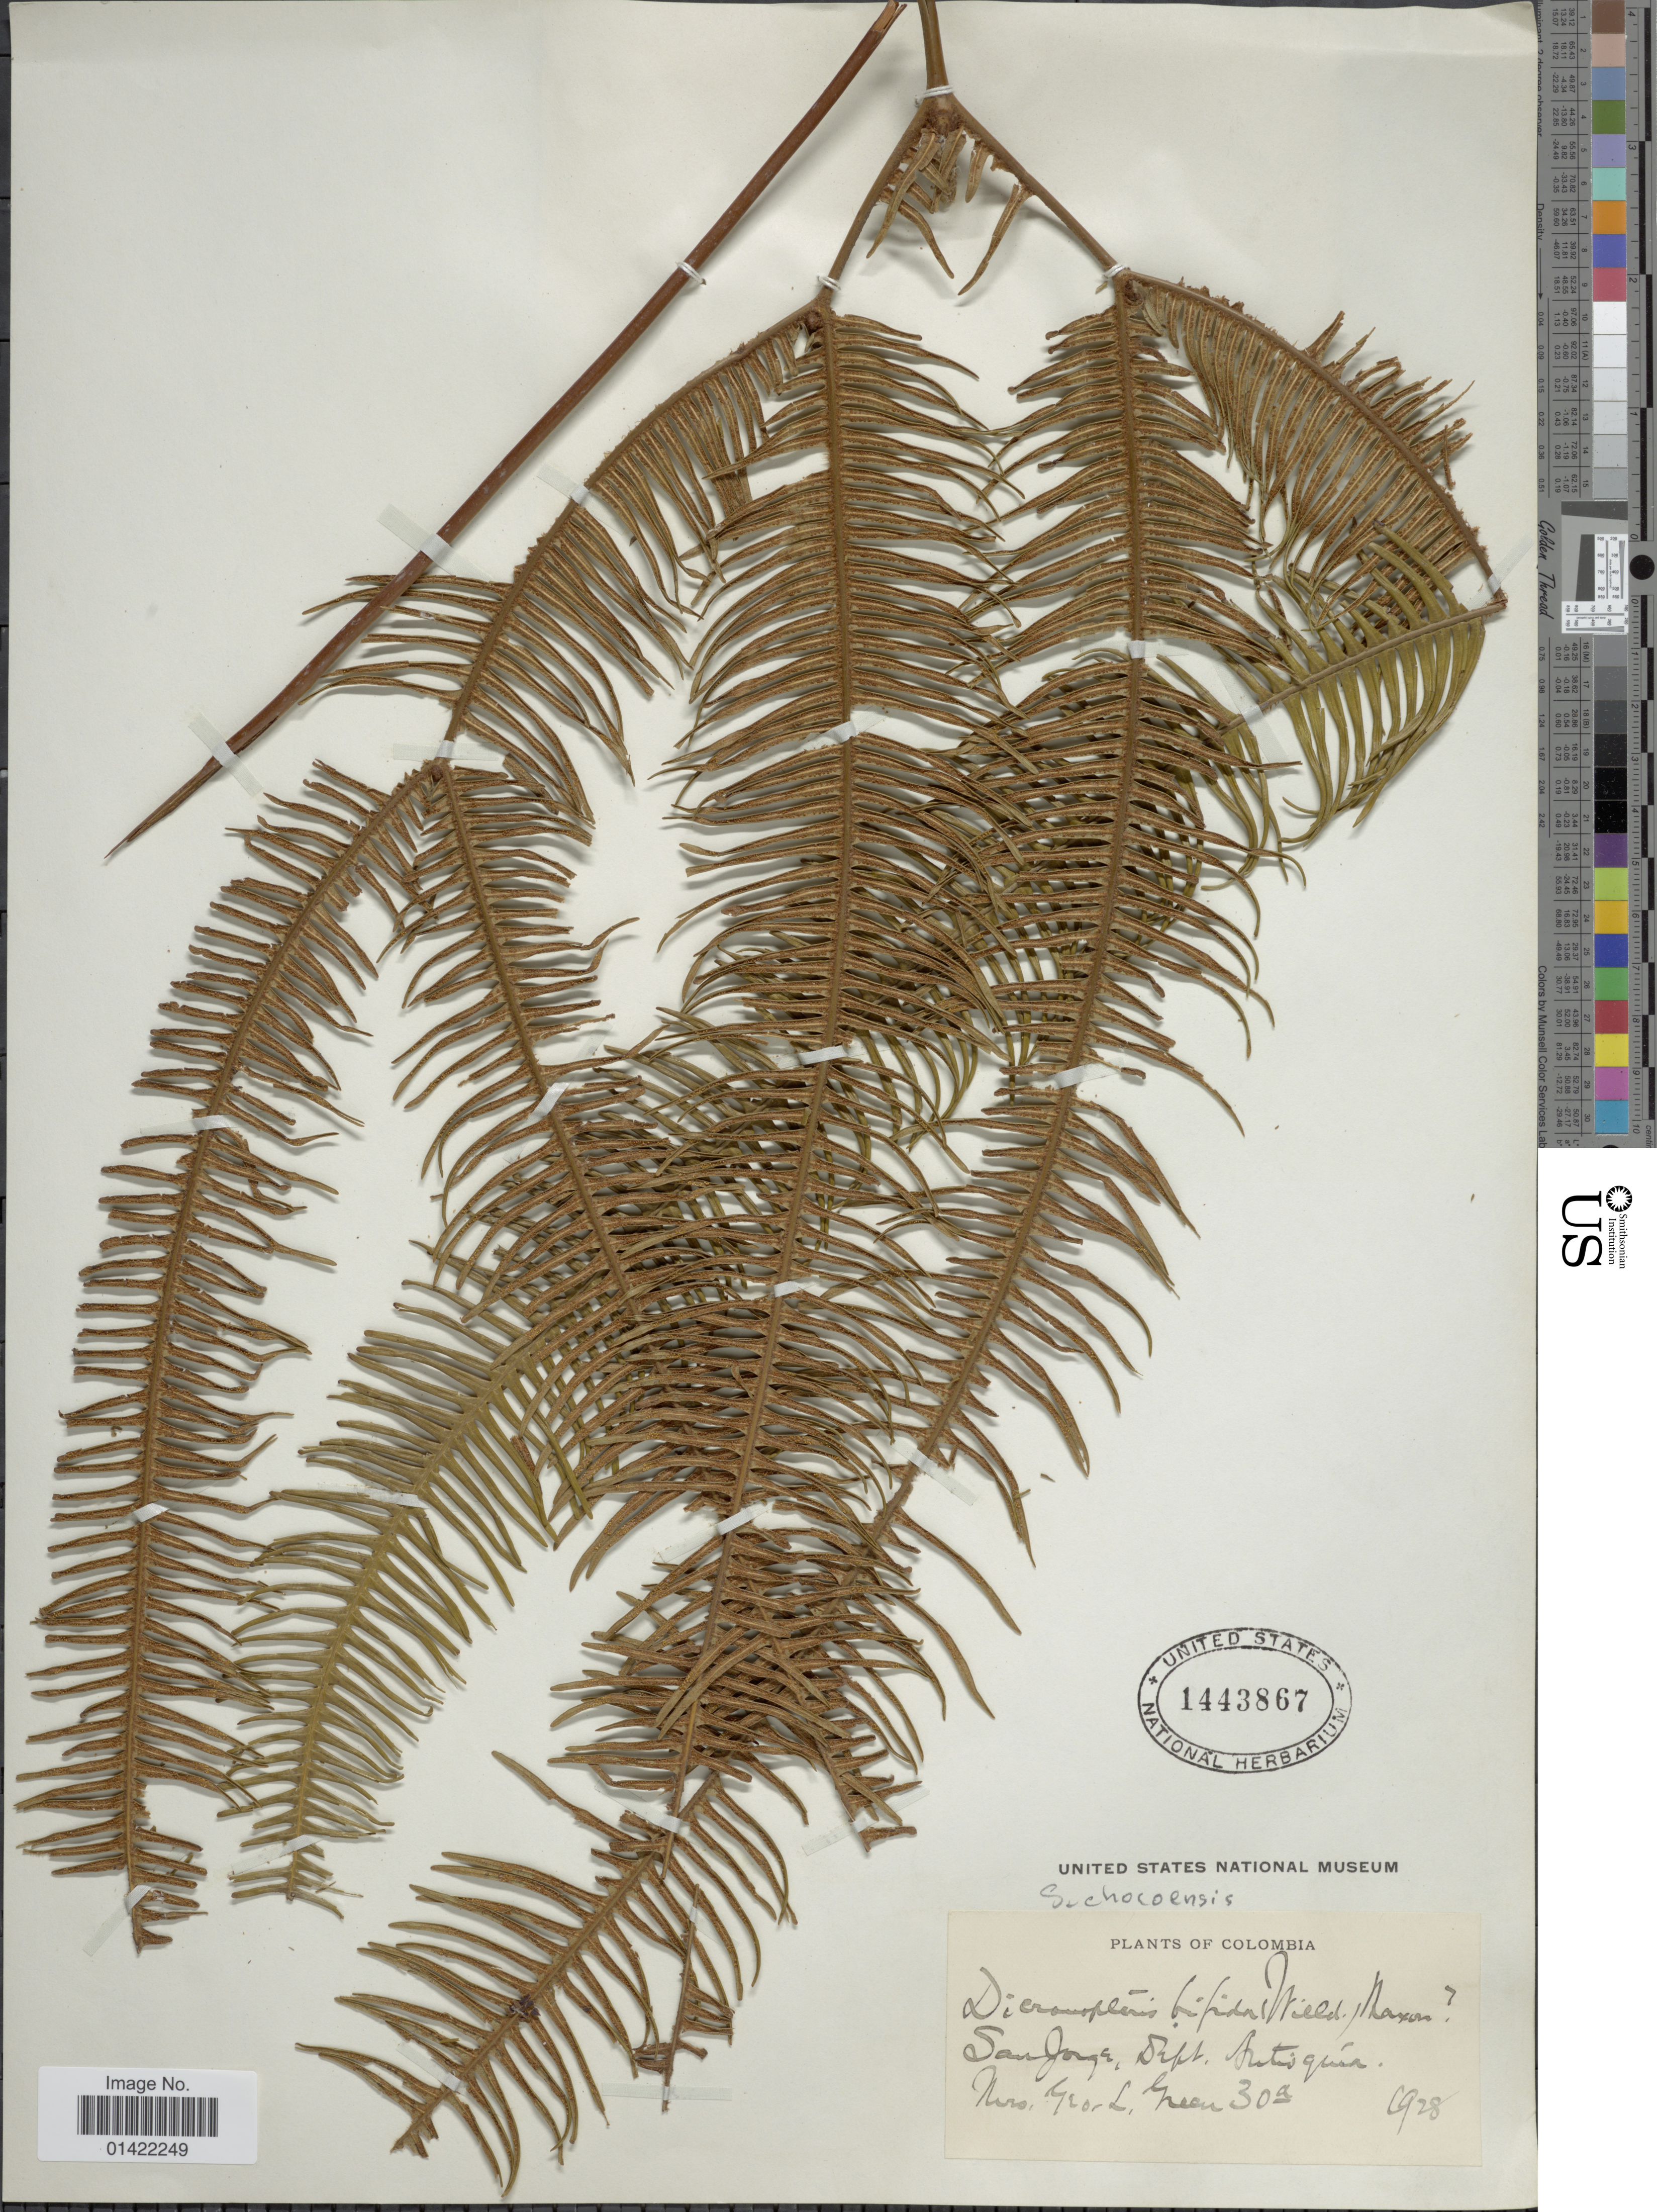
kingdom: Plantae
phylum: Tracheophyta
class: Polypodiopsida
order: Gleicheniales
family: Gleicheniaceae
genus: Sticherus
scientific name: Sticherus chocoensis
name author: J. Gonzales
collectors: G. Green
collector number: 30a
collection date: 1928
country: Colombia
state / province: Antioquia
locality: San Jorge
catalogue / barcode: US 1443867